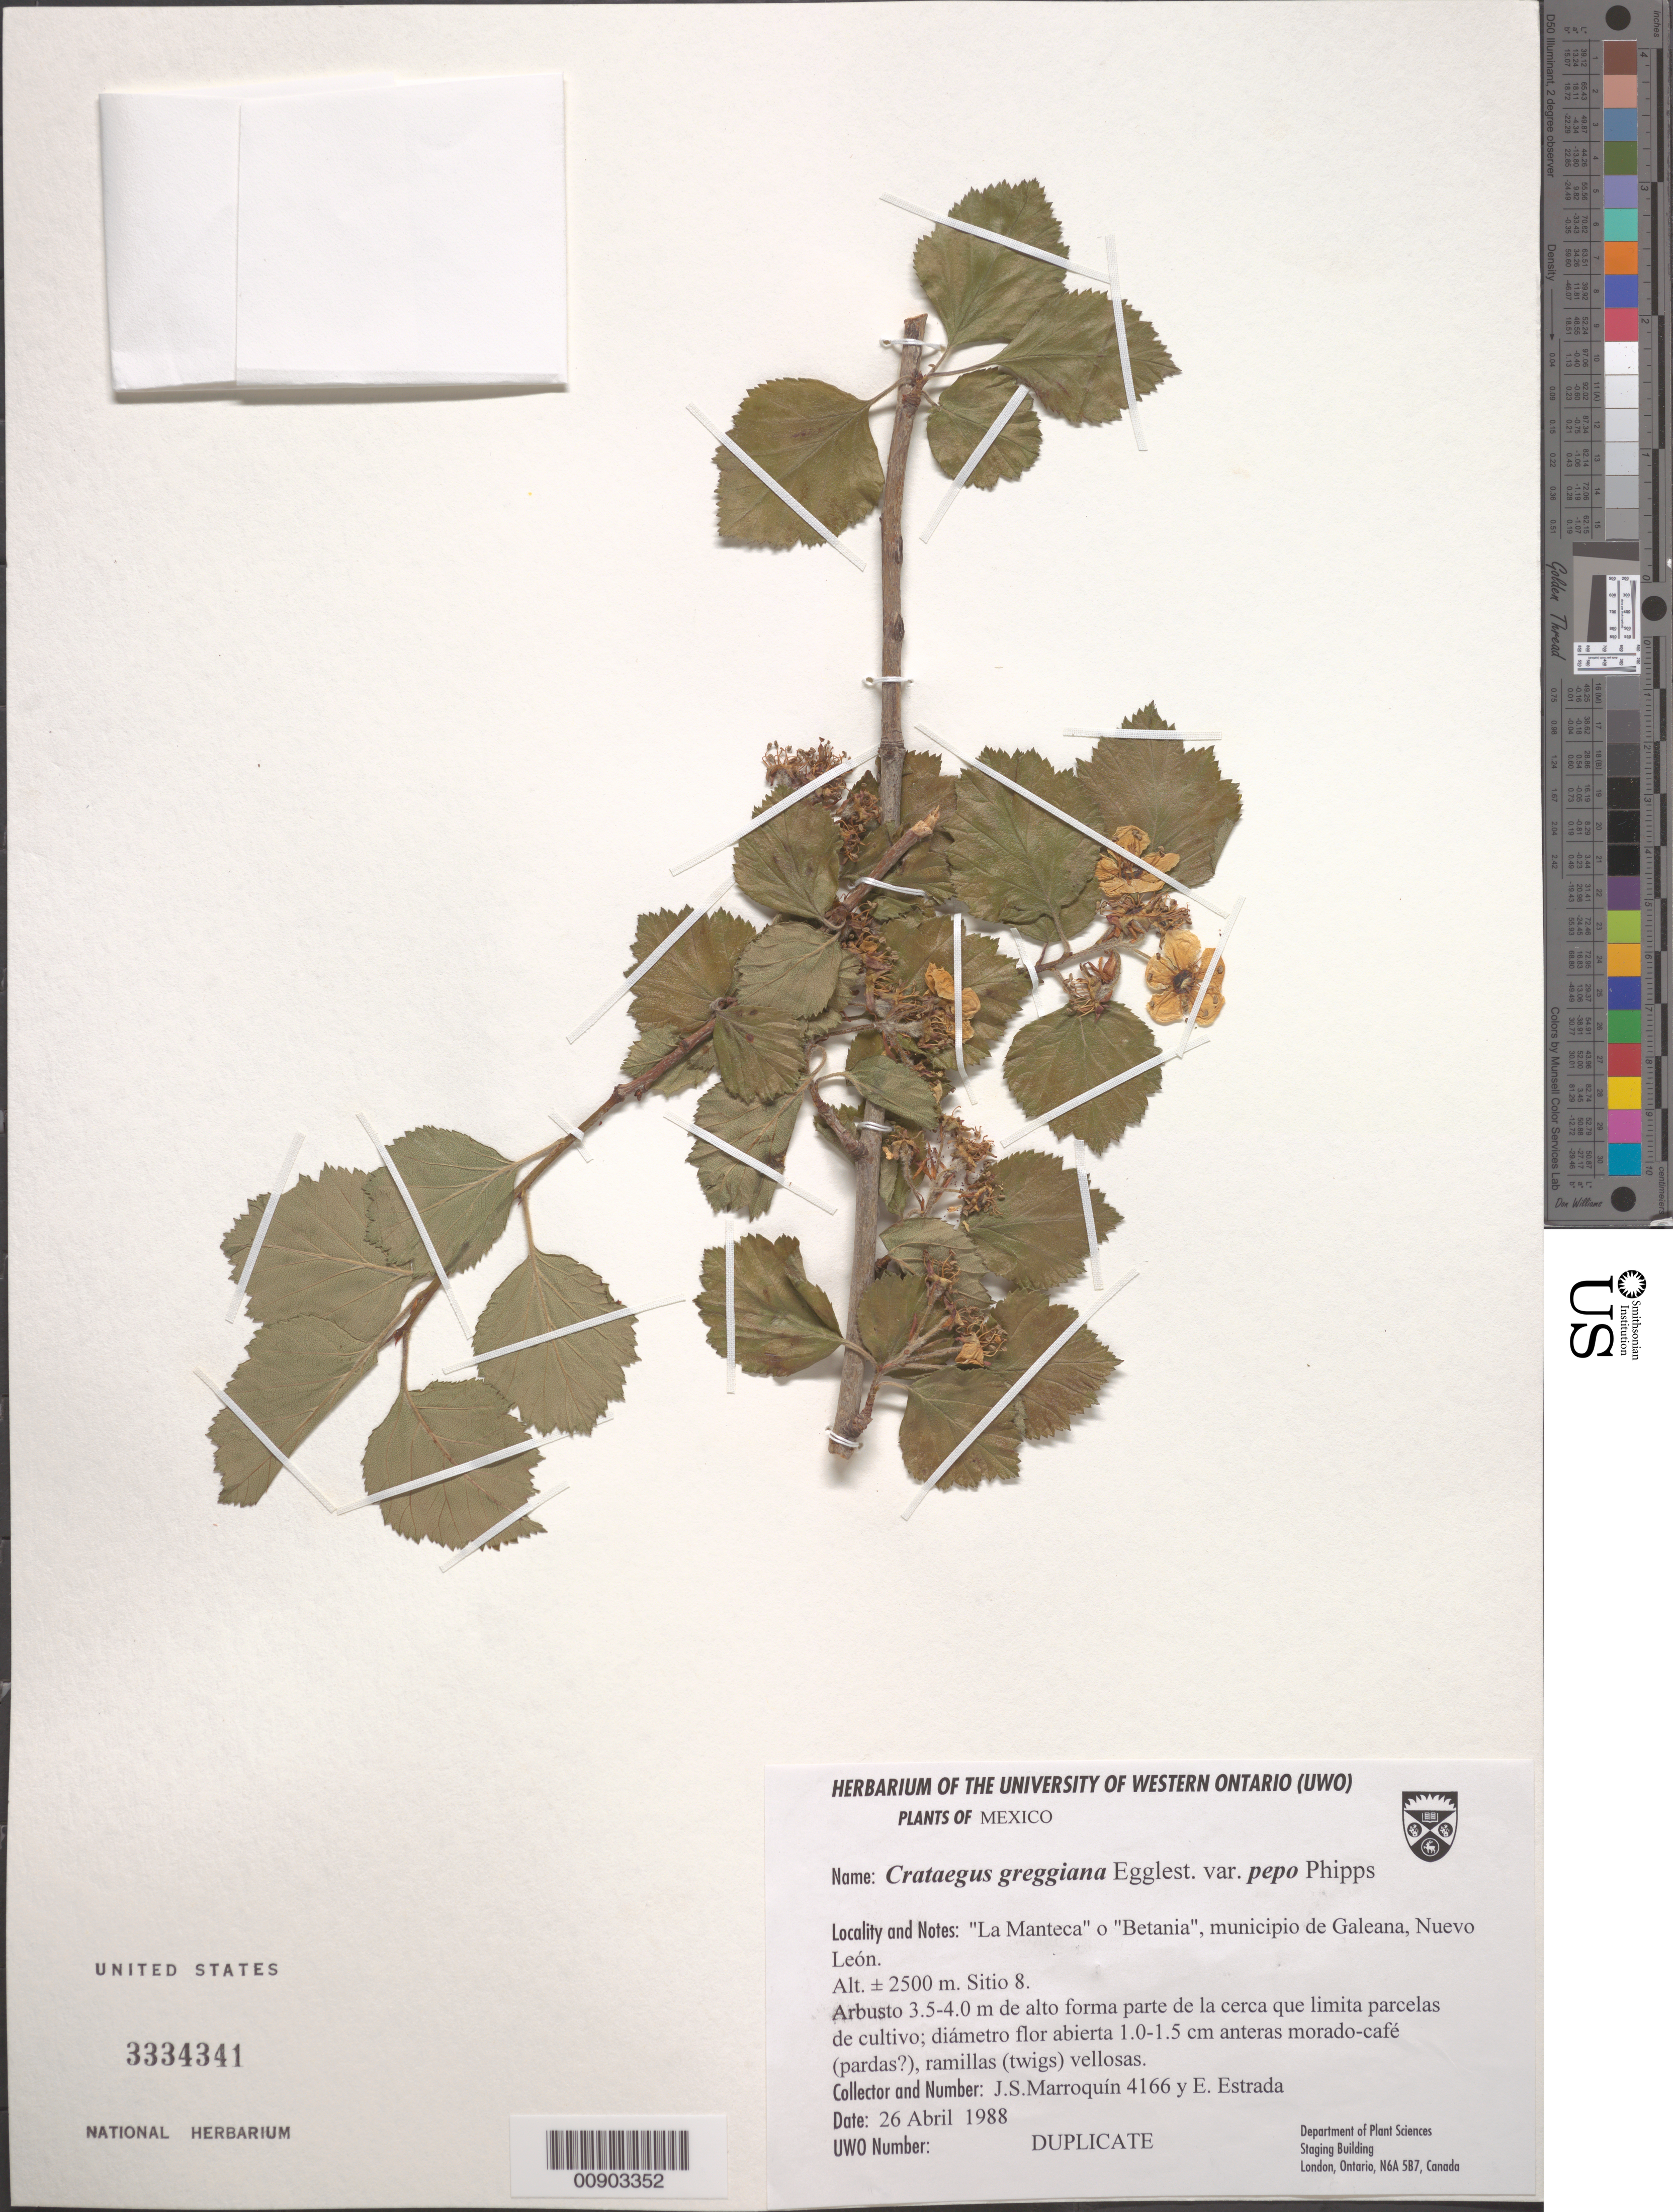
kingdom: Plantae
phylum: Tracheophyta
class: Magnoliopsida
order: Rosales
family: Rosaceae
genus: Crataegus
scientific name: Crataegus greggiana var. pepo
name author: J.B. Phipps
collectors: J. Marroquin & E. Estrada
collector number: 4166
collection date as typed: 26 Apr 1988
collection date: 1988-04-26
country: Mexico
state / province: Nuevo León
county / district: Galeana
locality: La Manteca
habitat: Forma parte de la cerca que limita parcelas de cultivo.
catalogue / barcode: US 3334341